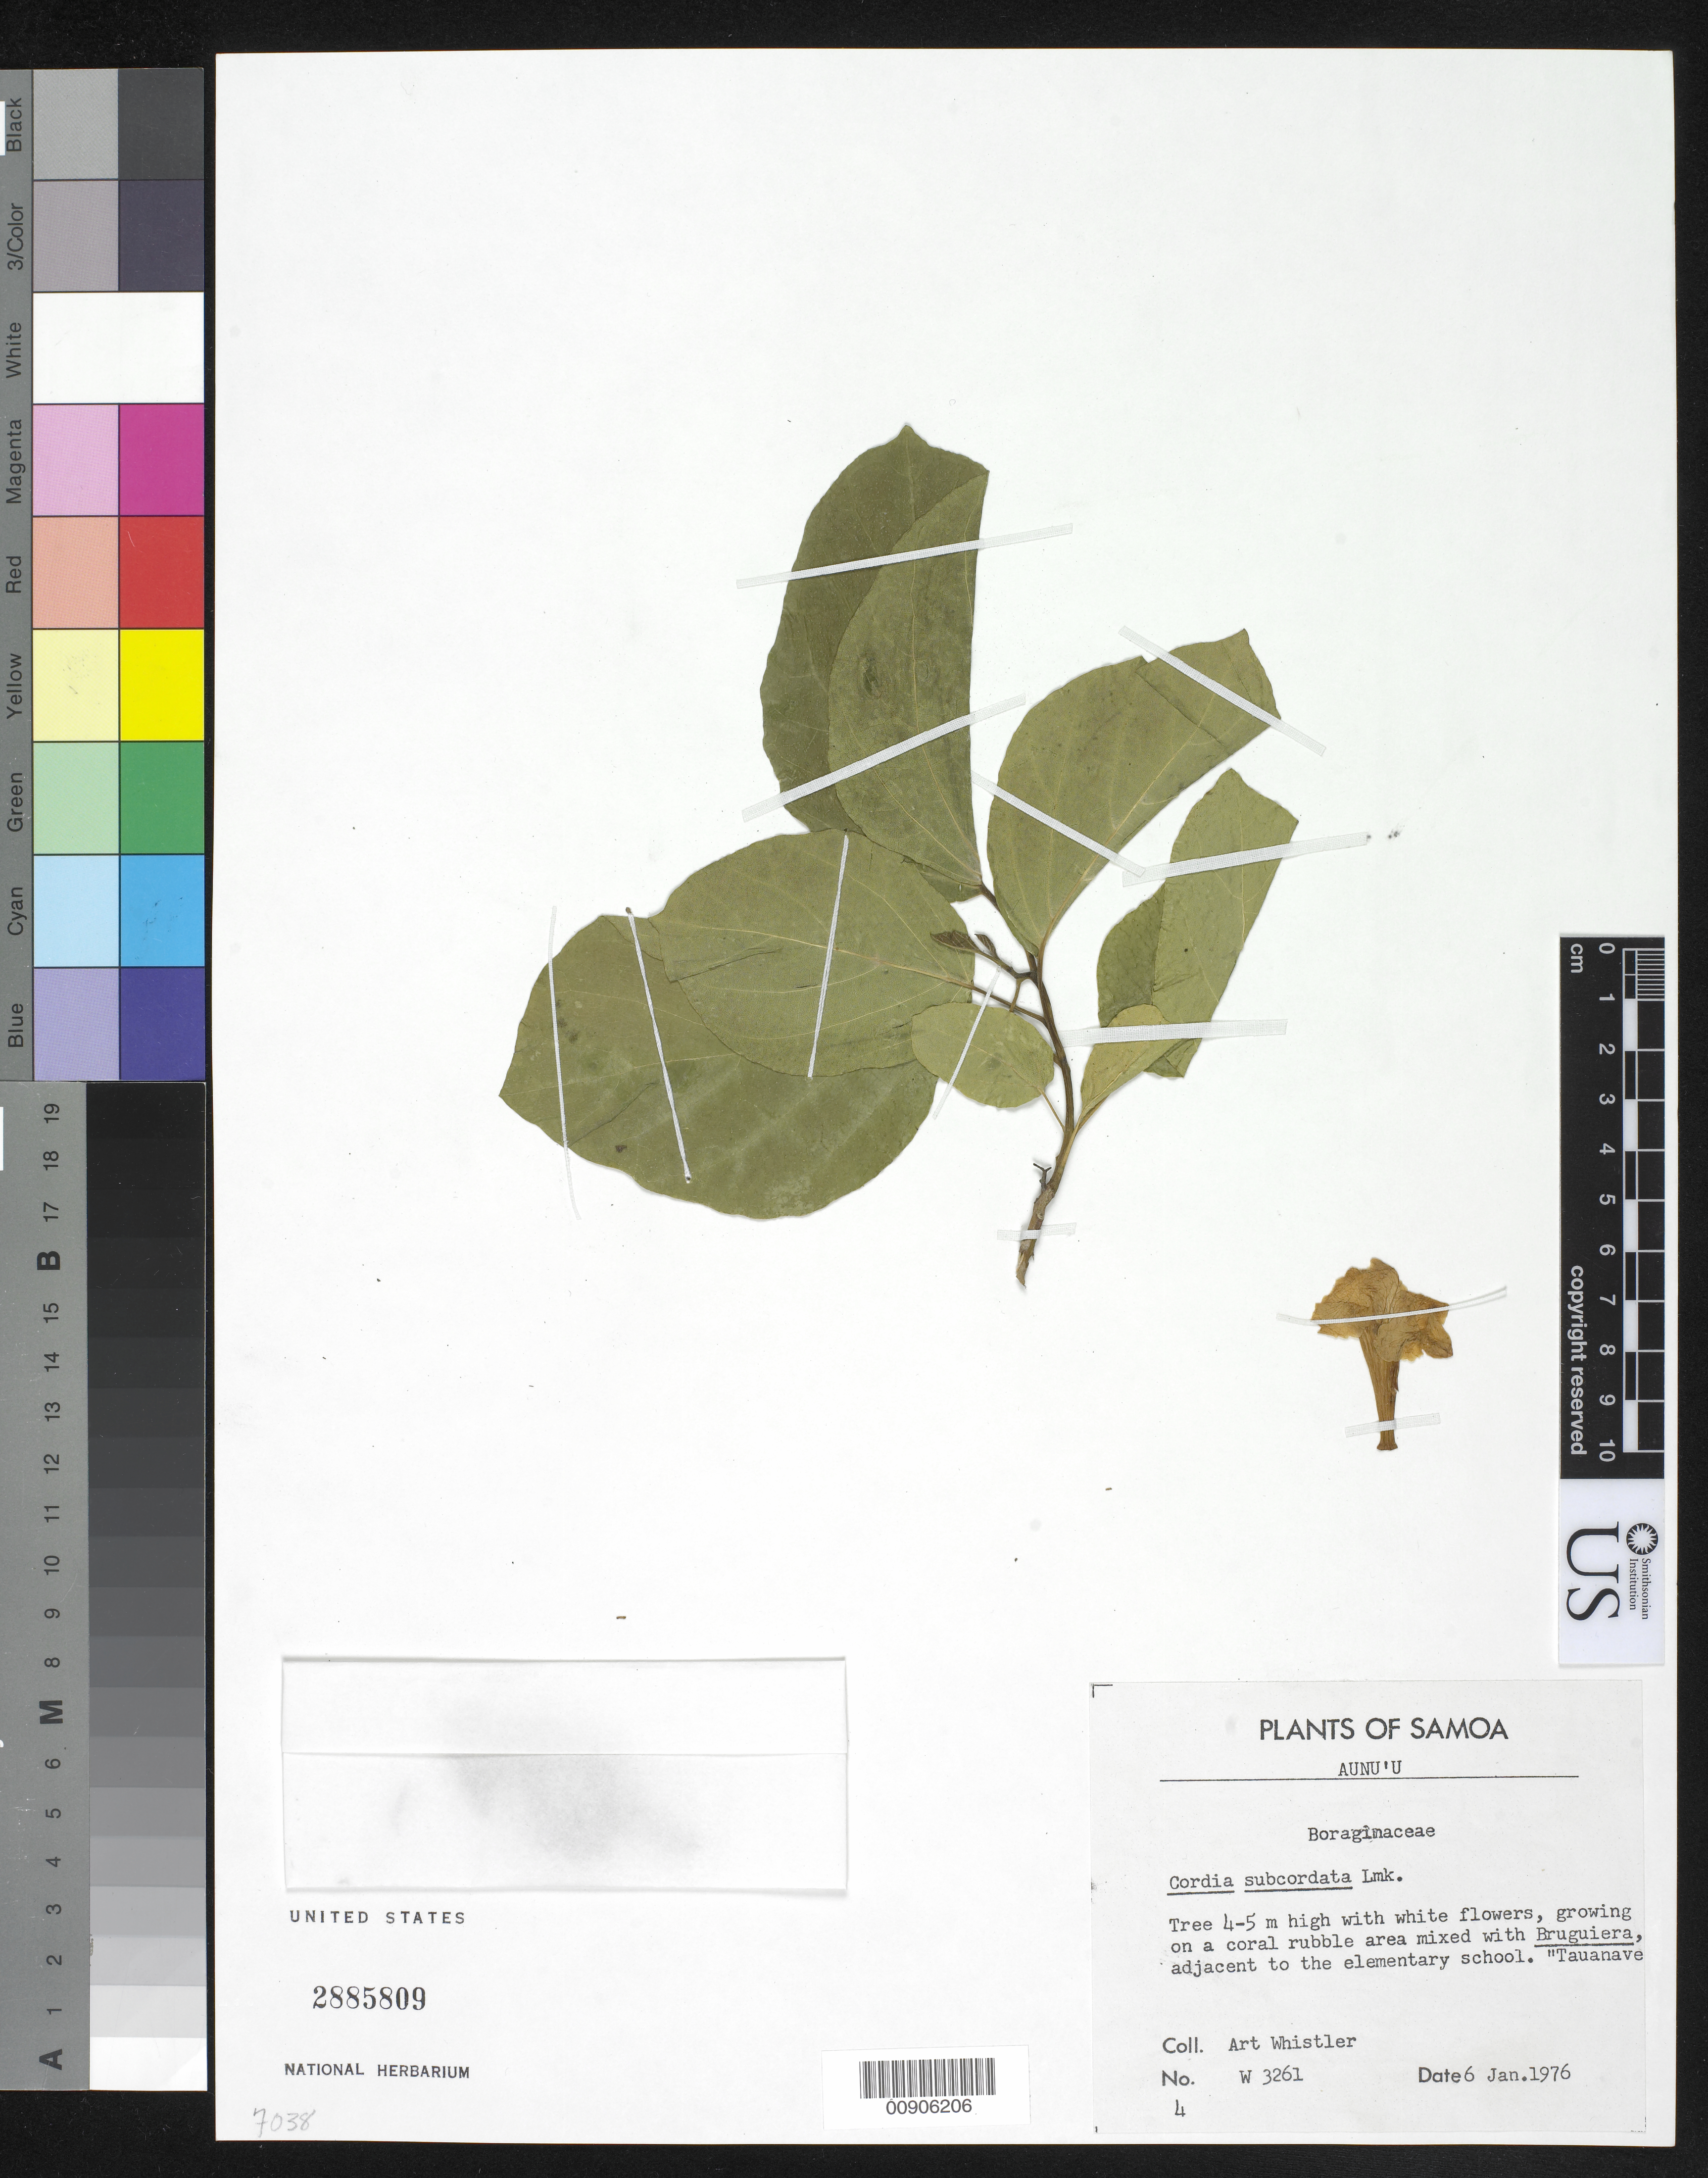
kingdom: Plantae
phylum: Tracheophyta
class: Magnoliopsida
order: Boraginales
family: Cordiaceae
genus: Cordia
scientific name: Cordia subcordata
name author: Lam.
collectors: A. Whistler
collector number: W 3261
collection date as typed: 06 Jan 1976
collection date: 1976-01-06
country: American Samoa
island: Aunu'u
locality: growing on a coral rubble adjacent to elementary school.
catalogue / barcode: US 2885809